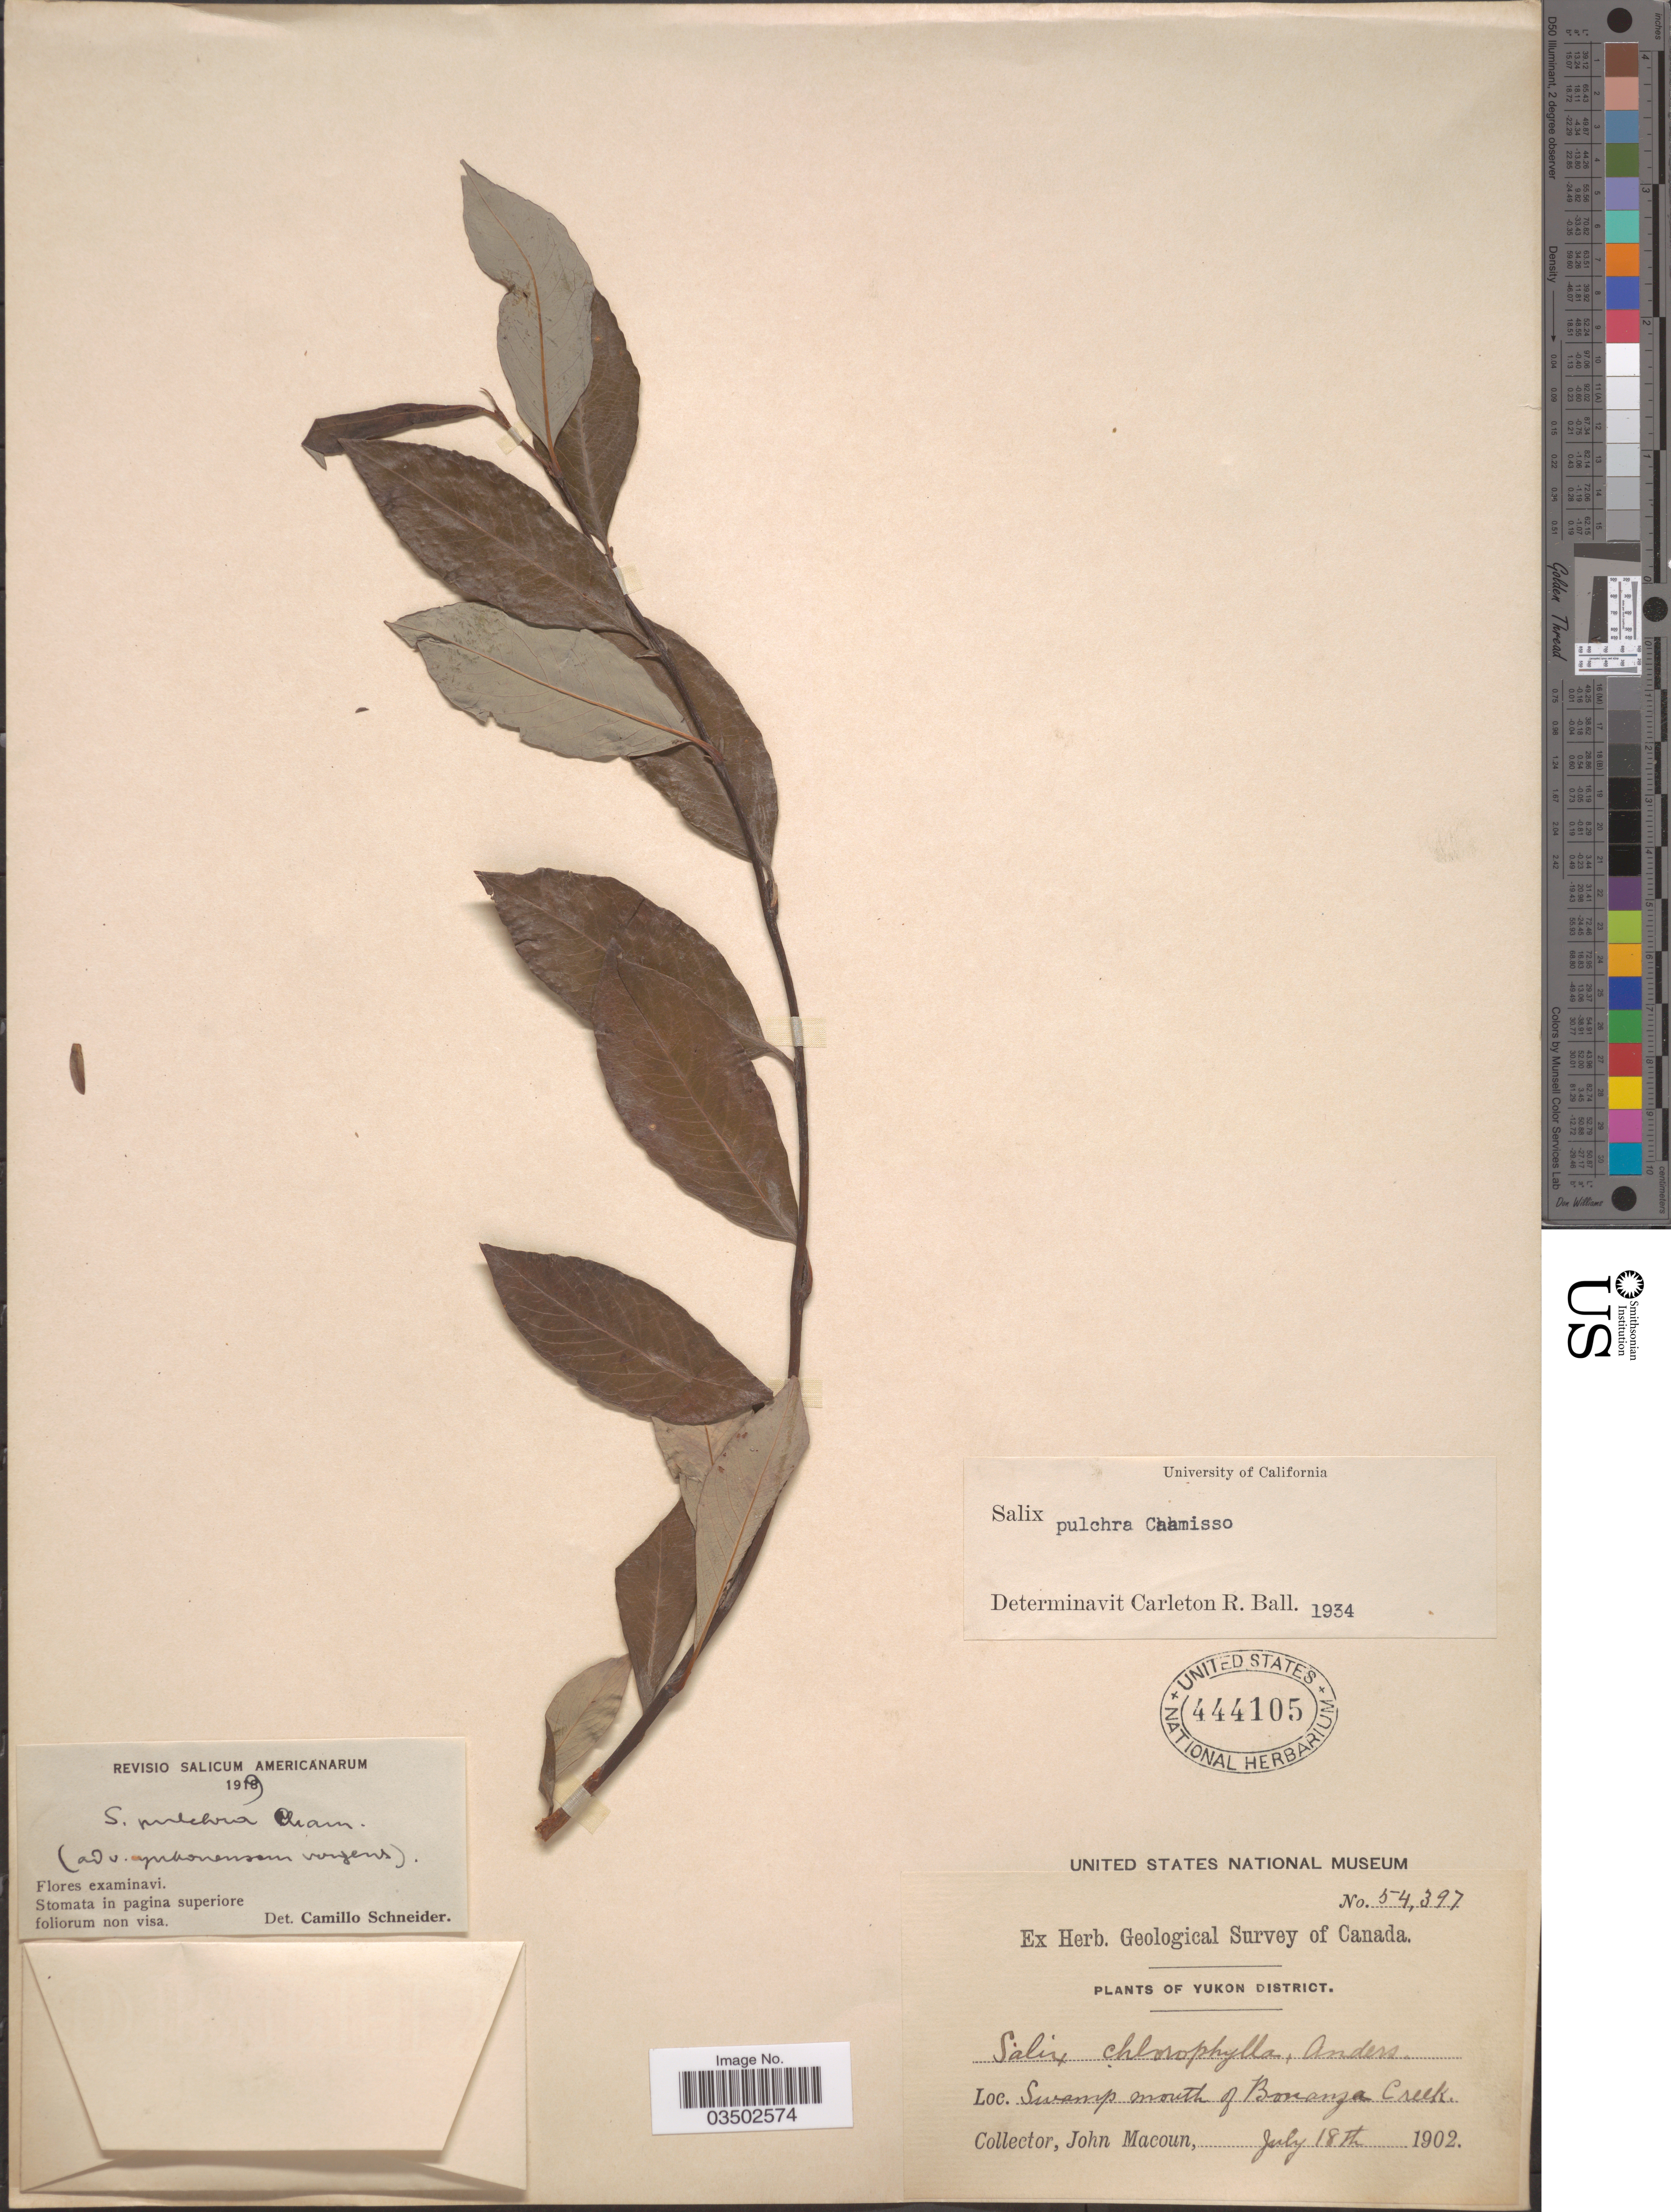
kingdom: Plantae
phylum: Tracheophyta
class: Magnoliopsida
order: Malpighiales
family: Salicaceae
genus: Salix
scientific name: Salix pulchra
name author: Cham.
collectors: J. Macoun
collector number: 54397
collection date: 1902-07-18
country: Canada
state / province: Yukon Territory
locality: Swamp mouth of Bonanza Creek.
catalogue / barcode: US 444105